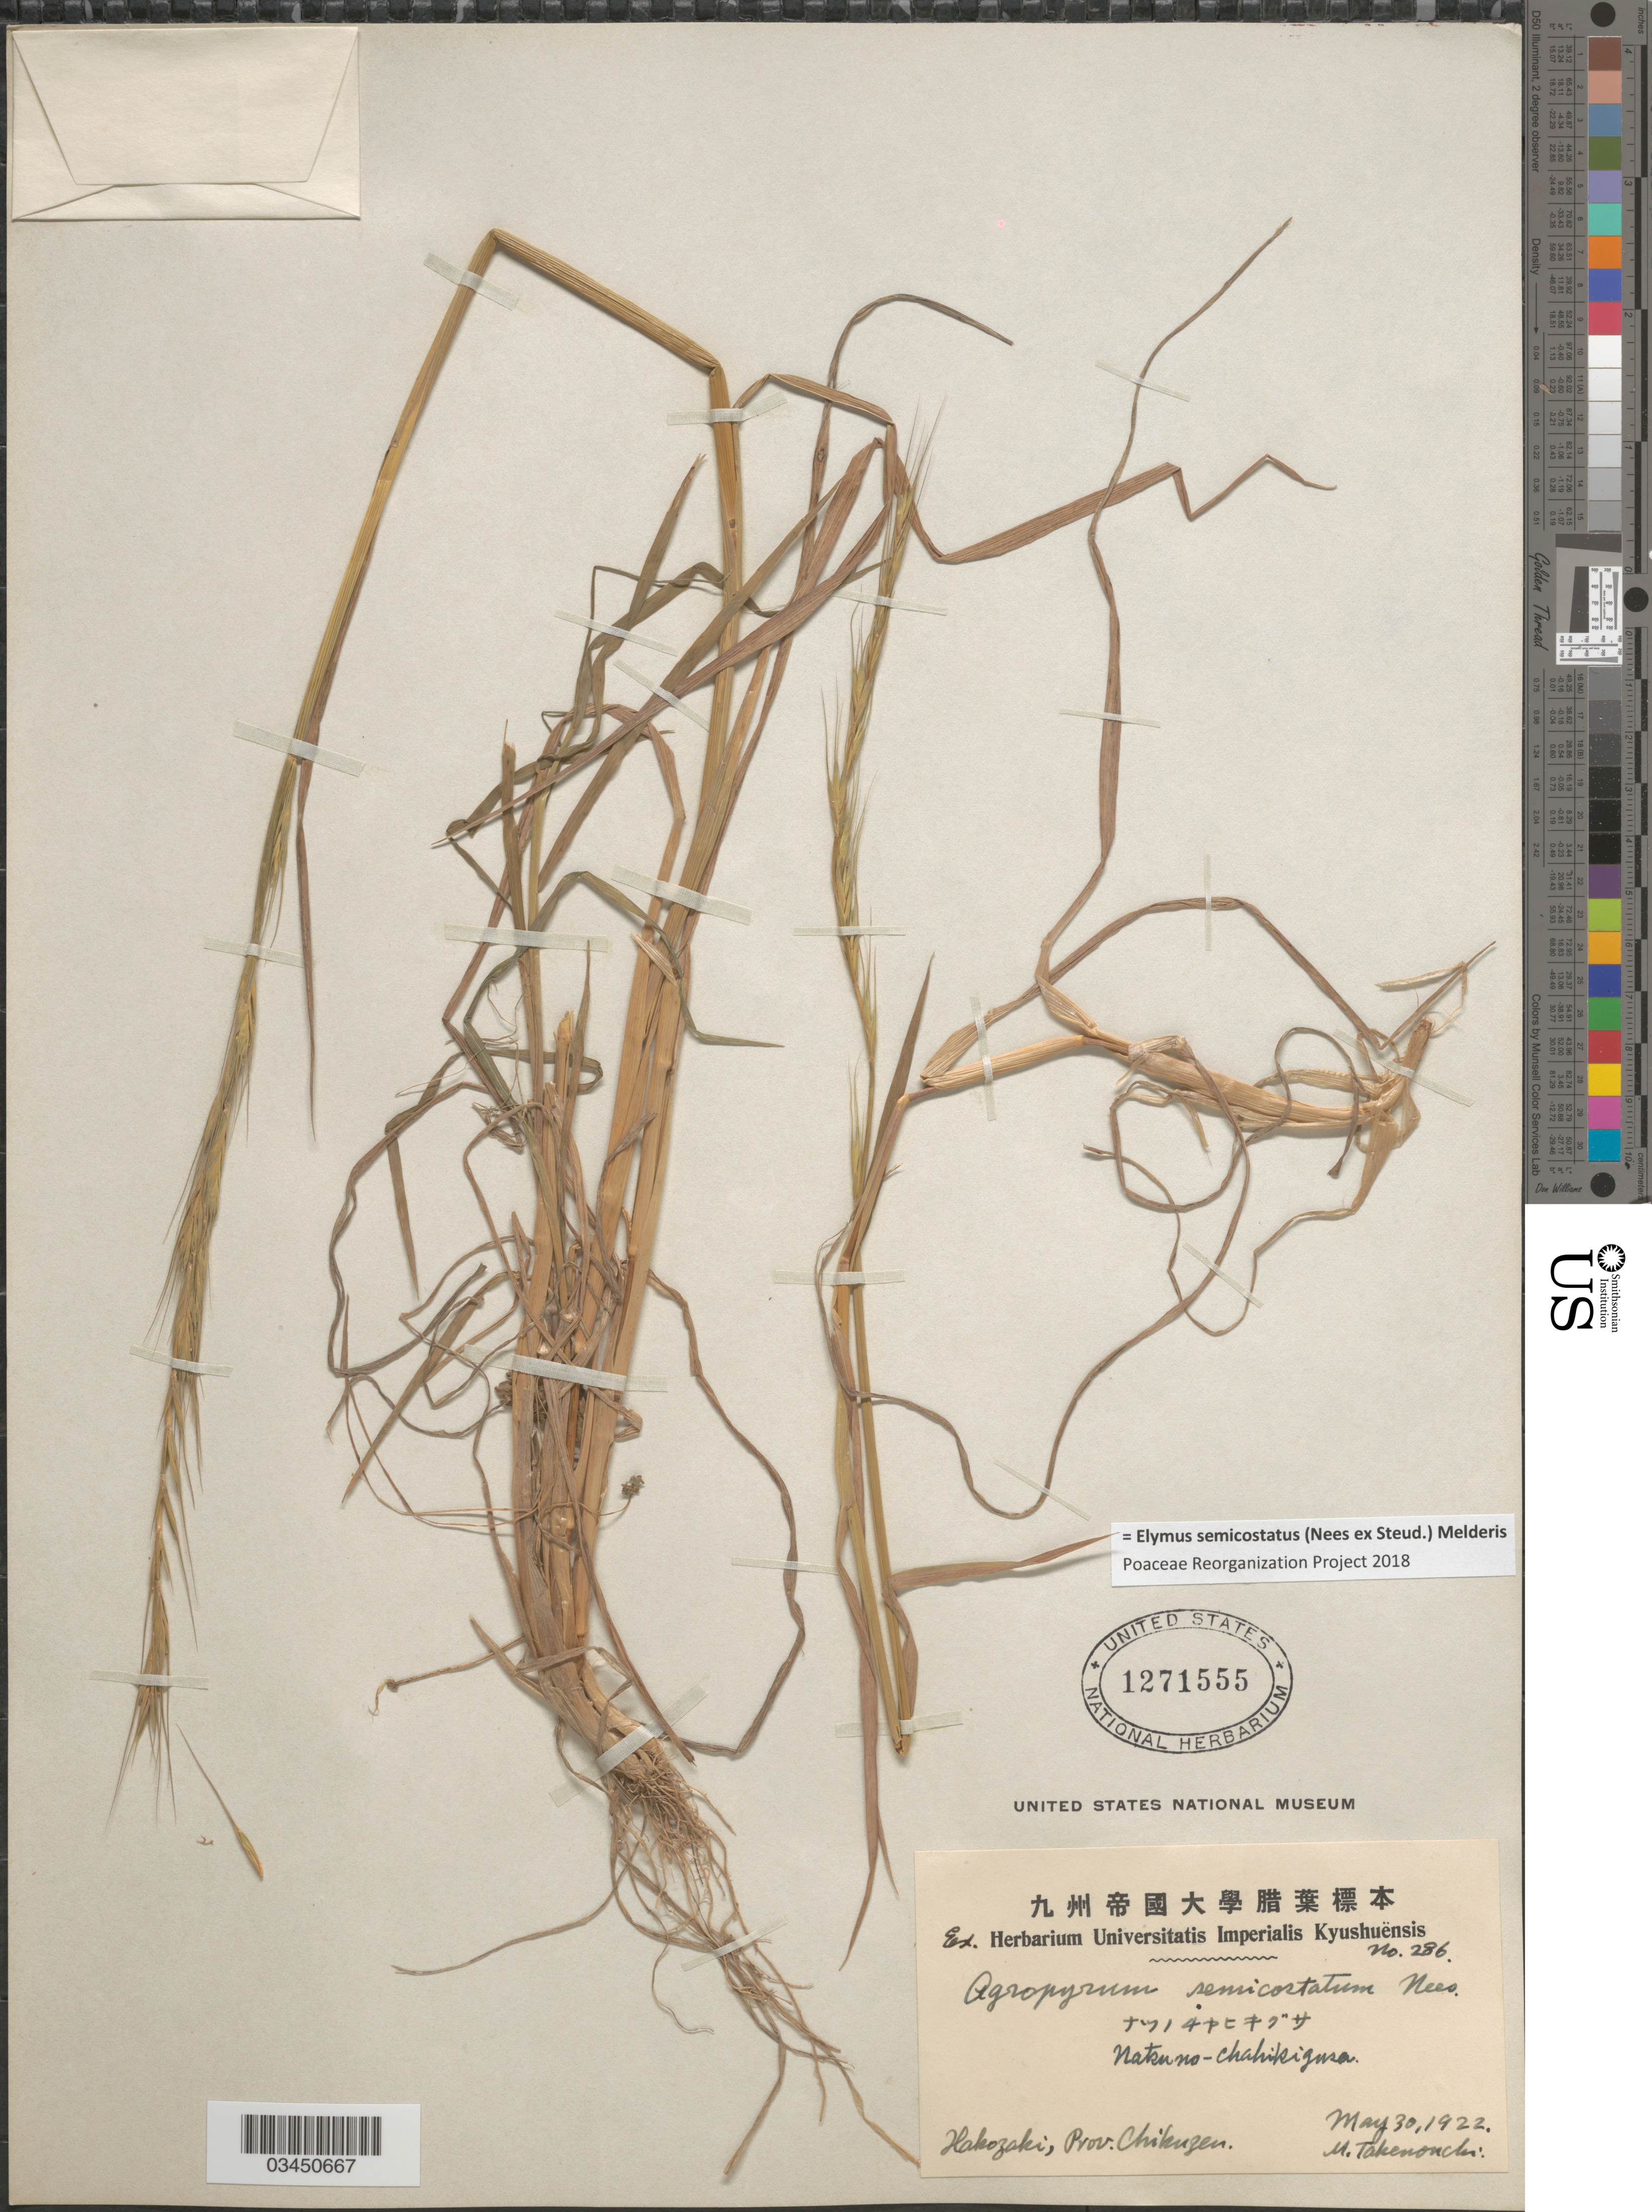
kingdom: Plantae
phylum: Tracheophyta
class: Liliopsida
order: Poales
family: Poaceae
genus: Elymus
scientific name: Elymus semicostatus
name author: (Nees ex Steud.) Melderis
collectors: M. Takenouchi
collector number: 286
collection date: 1922-05-30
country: Japan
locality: Hakozaki, Prov. Chikuzen.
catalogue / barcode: US 1271555